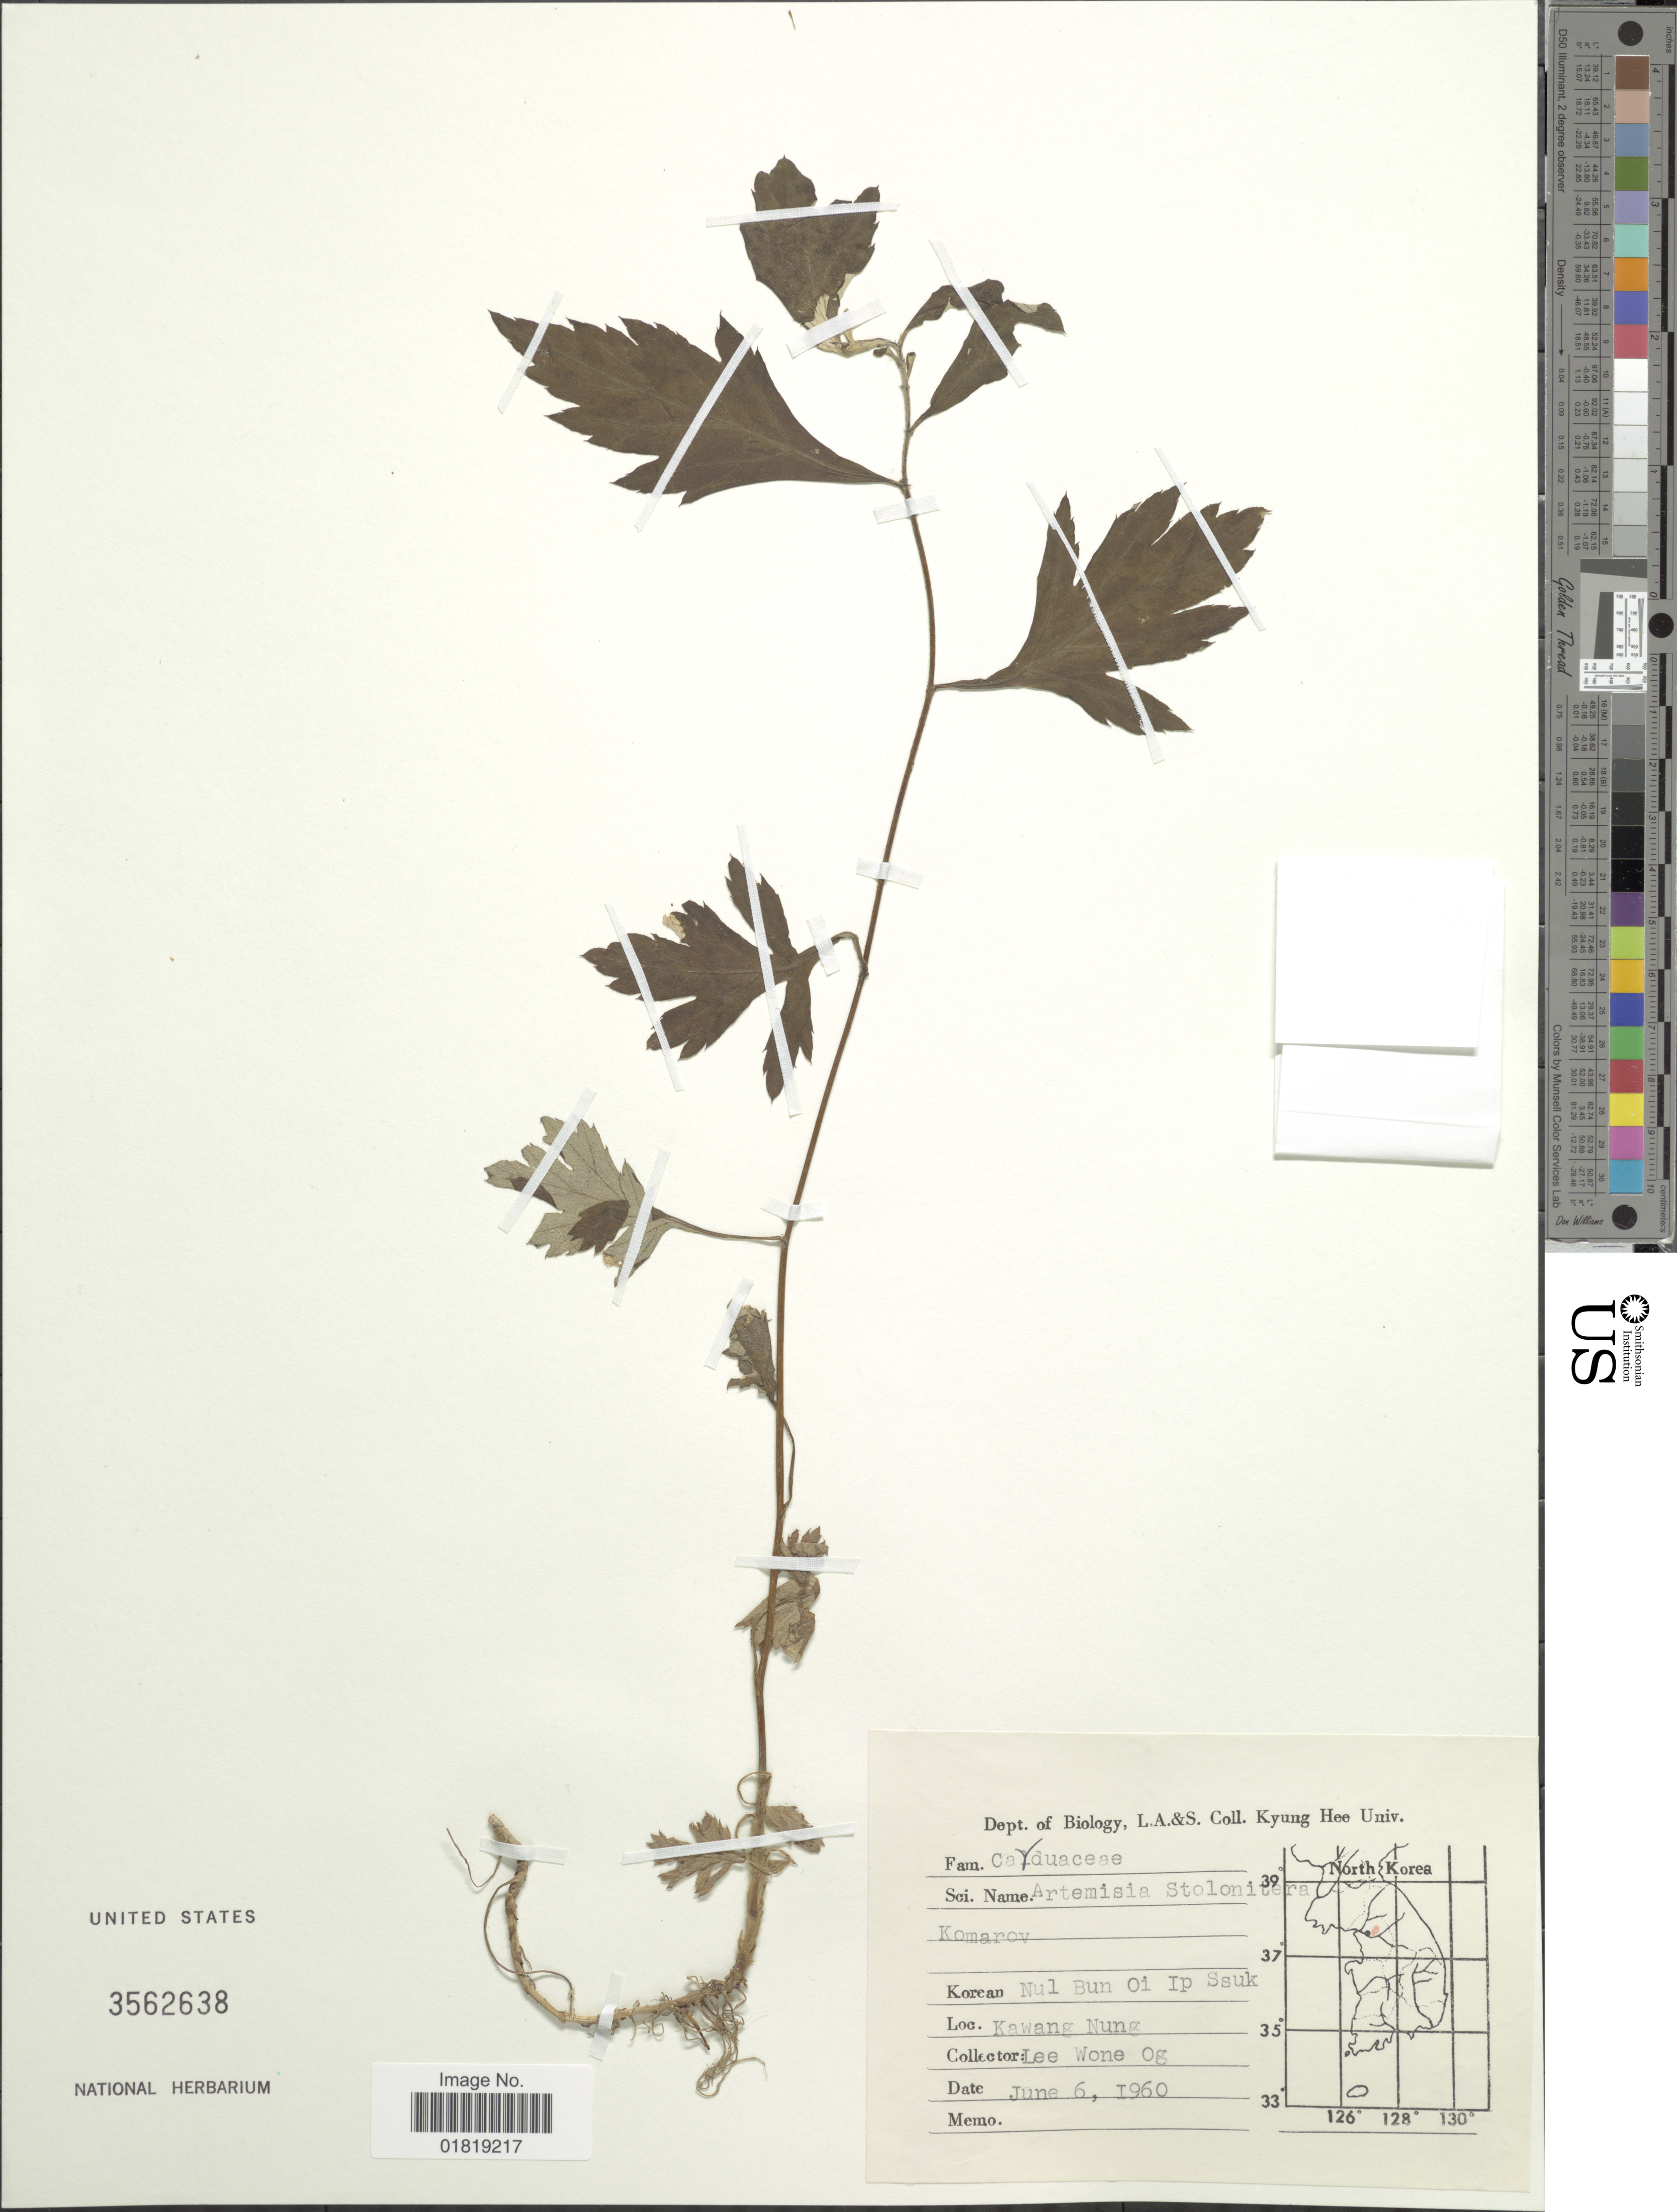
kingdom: Plantae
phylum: Tracheophyta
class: Magnoliopsida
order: Asterales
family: Asteraceae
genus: Artemisia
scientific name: Artemisia stolonifera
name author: Kom.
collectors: W. Lee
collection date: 1960-06-06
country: South Korea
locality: Kawang Nung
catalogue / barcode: US 3562638